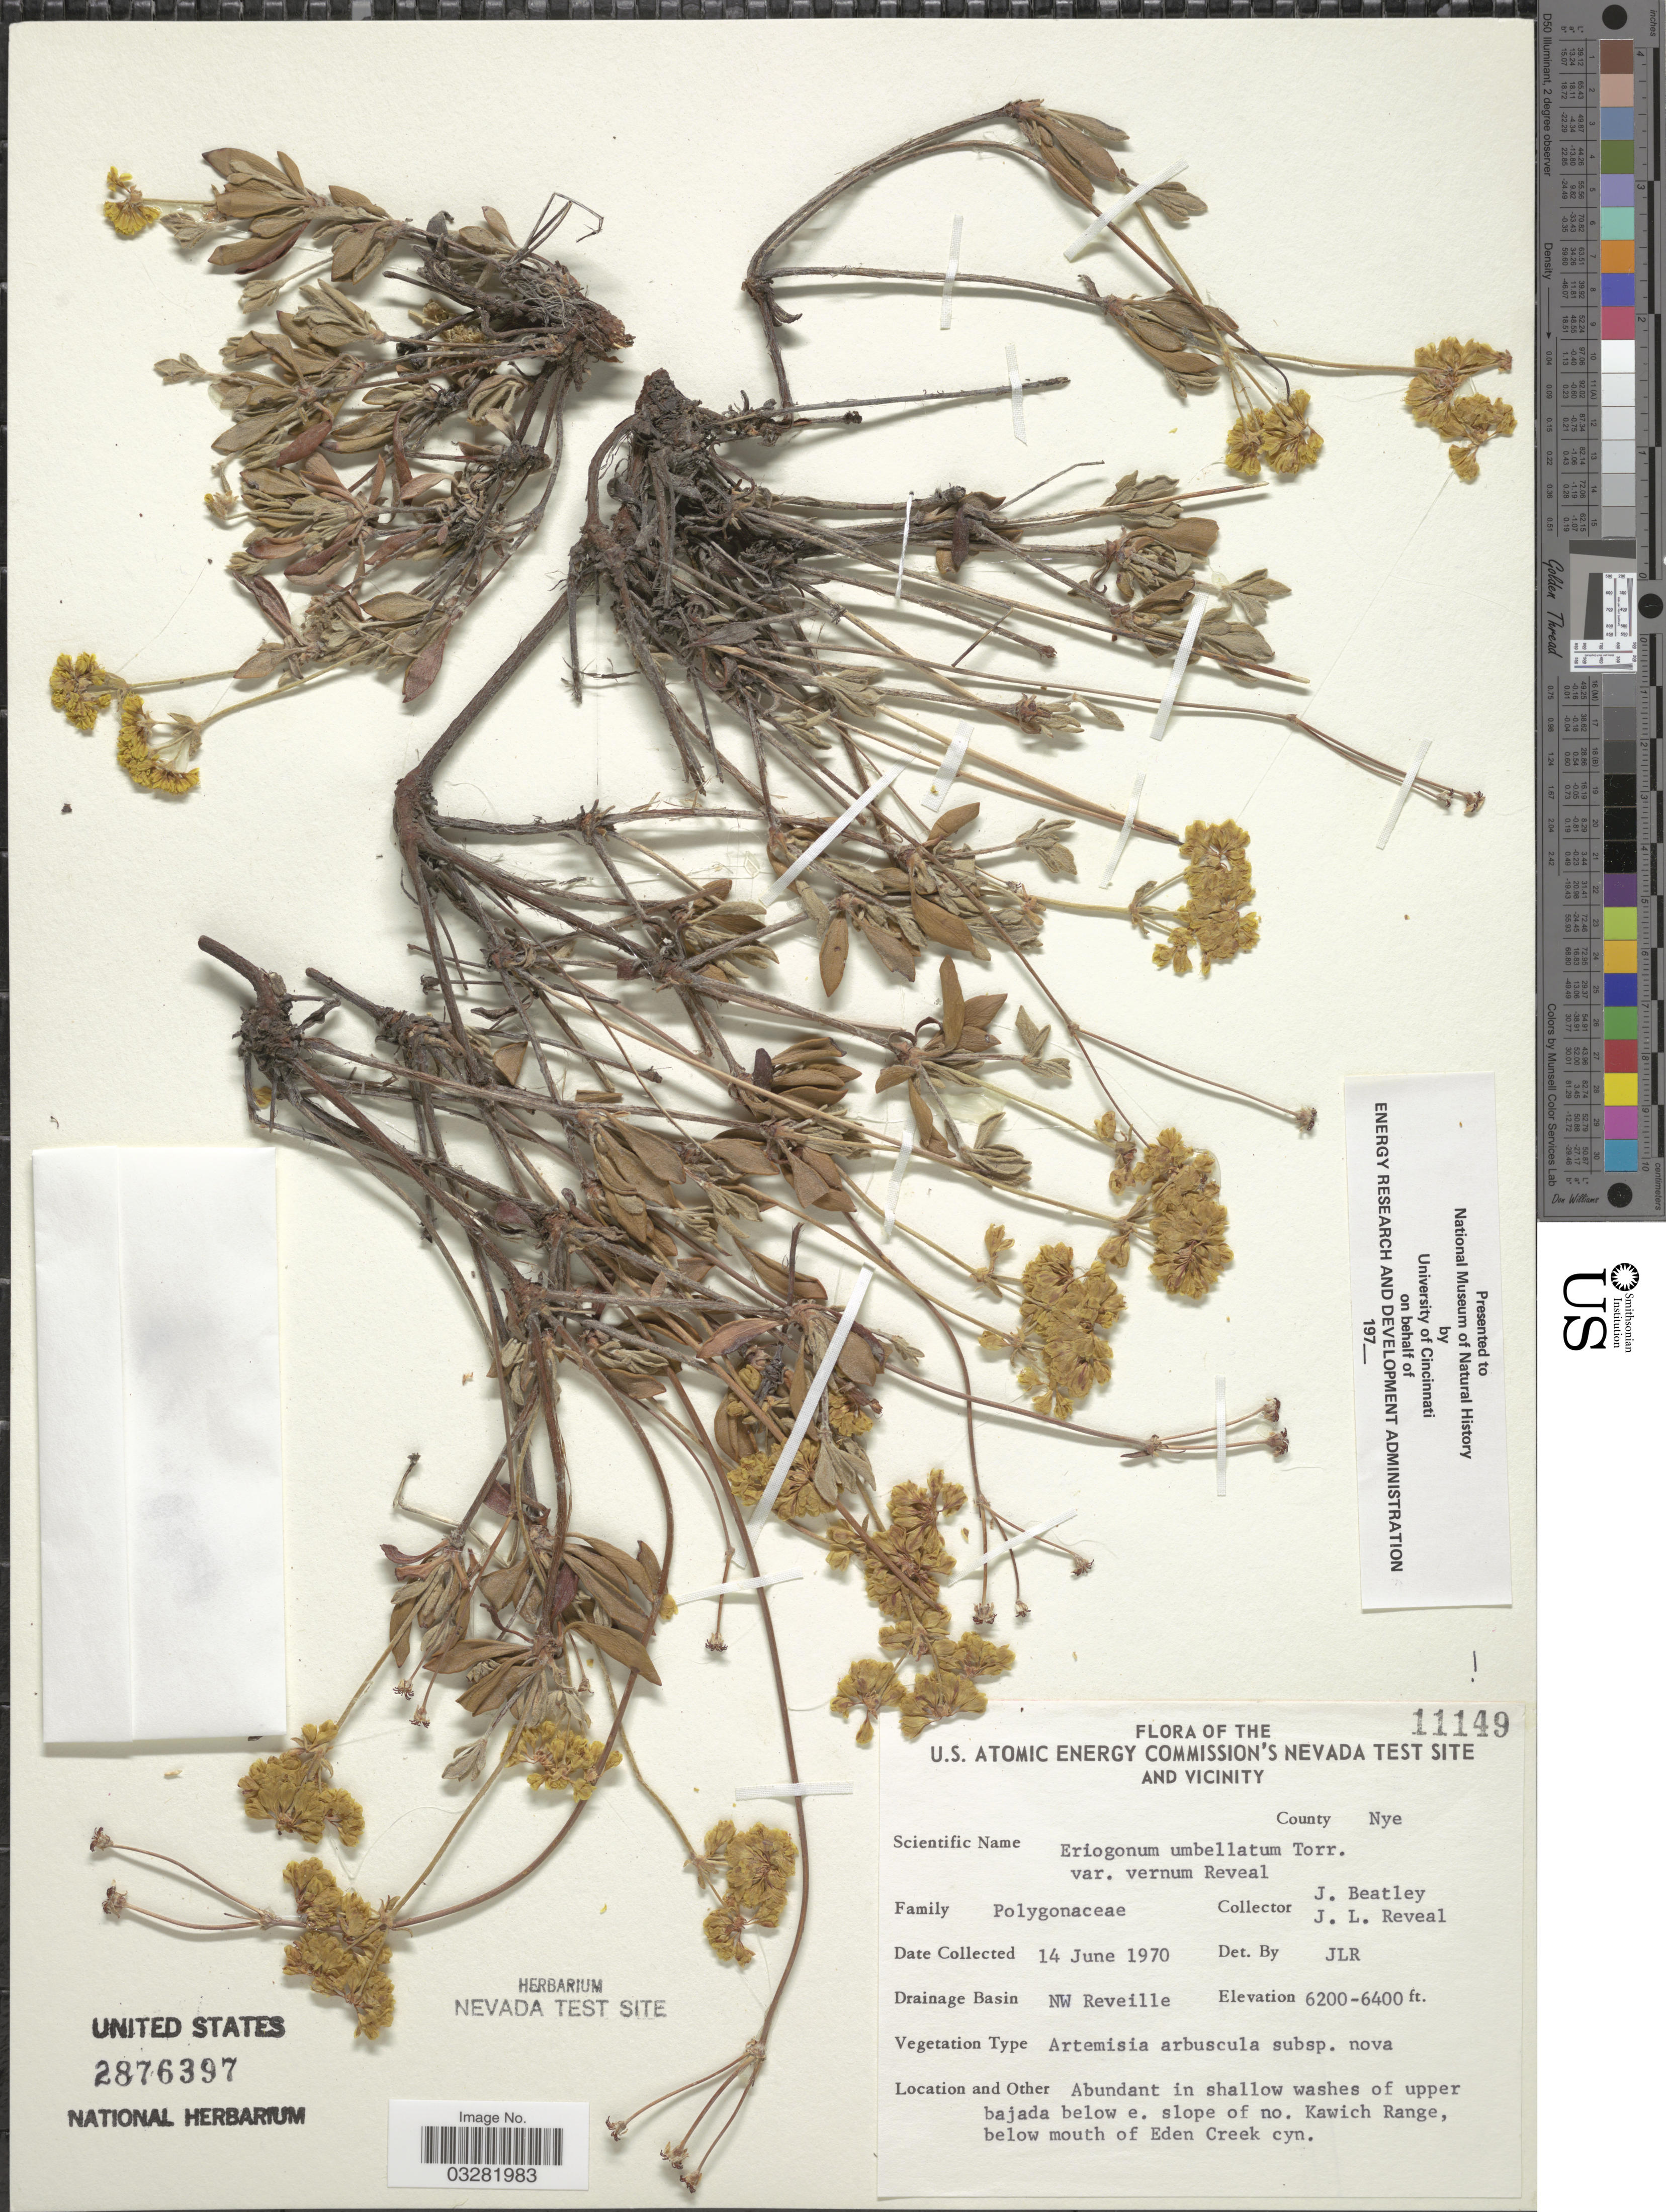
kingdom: Plantae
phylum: Tracheophyta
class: Magnoliopsida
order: Caryophyllales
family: Polygonaceae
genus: Eriogonum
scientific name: Eriogonum umbellatum var. vernum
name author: Reveal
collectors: J. C. Beatley & J. L. Reveal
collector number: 11149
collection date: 1970-06-14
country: United States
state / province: Nevada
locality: The U.S. Atomic Energy Commission's Nevada Test Site and Vicinity. County Nye. Drainage Basin NW Reveille. Abundant in shallow washes of upper bajada below e. slope of no. Kawich Range, below mouth of Eden Creek cyn.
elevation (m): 1890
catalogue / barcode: US 2876397